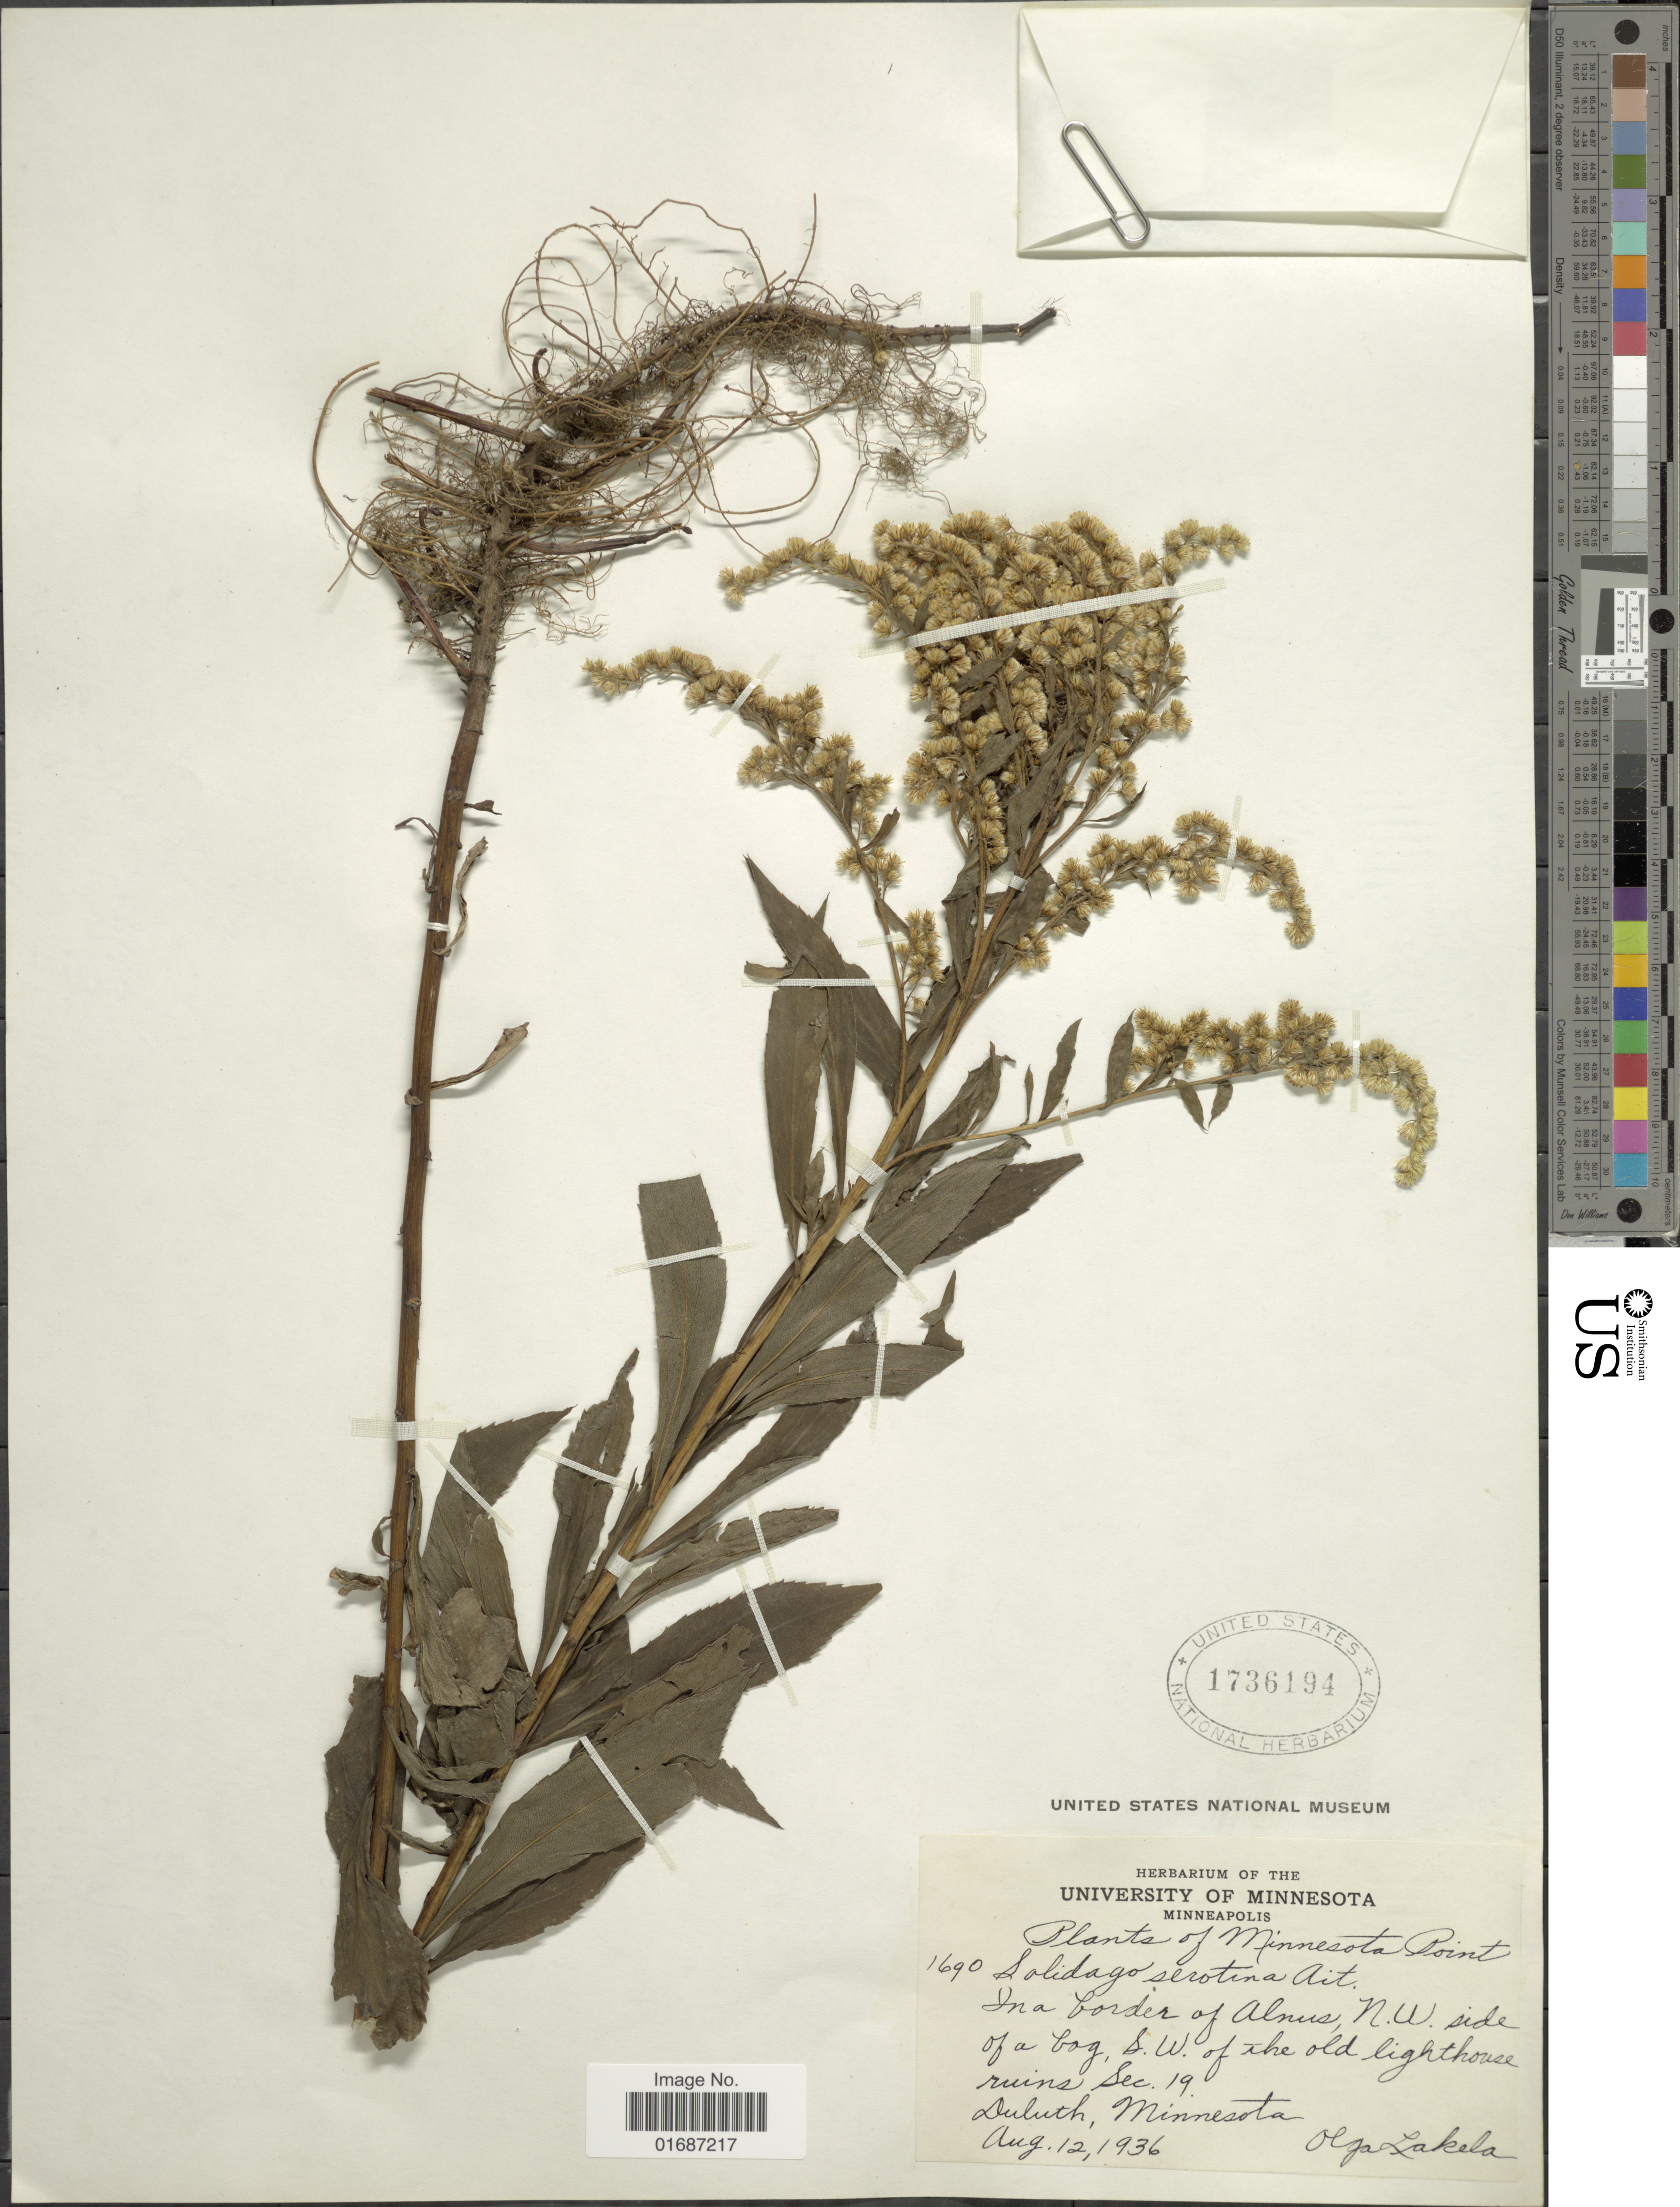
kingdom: Plantae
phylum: Tracheophyta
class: Magnoliopsida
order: Asterales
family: Asteraceae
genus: Solidago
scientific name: Solidago gigantea var. leiophylla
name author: Fernald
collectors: O. K. Lakela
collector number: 1690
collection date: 1936-08-12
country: United States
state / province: Minnesota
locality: In a border of Alnus, N. U. side of a bog, S. W. of the old lighthouse ruins Sec. 19, Duluth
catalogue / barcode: US 1736194